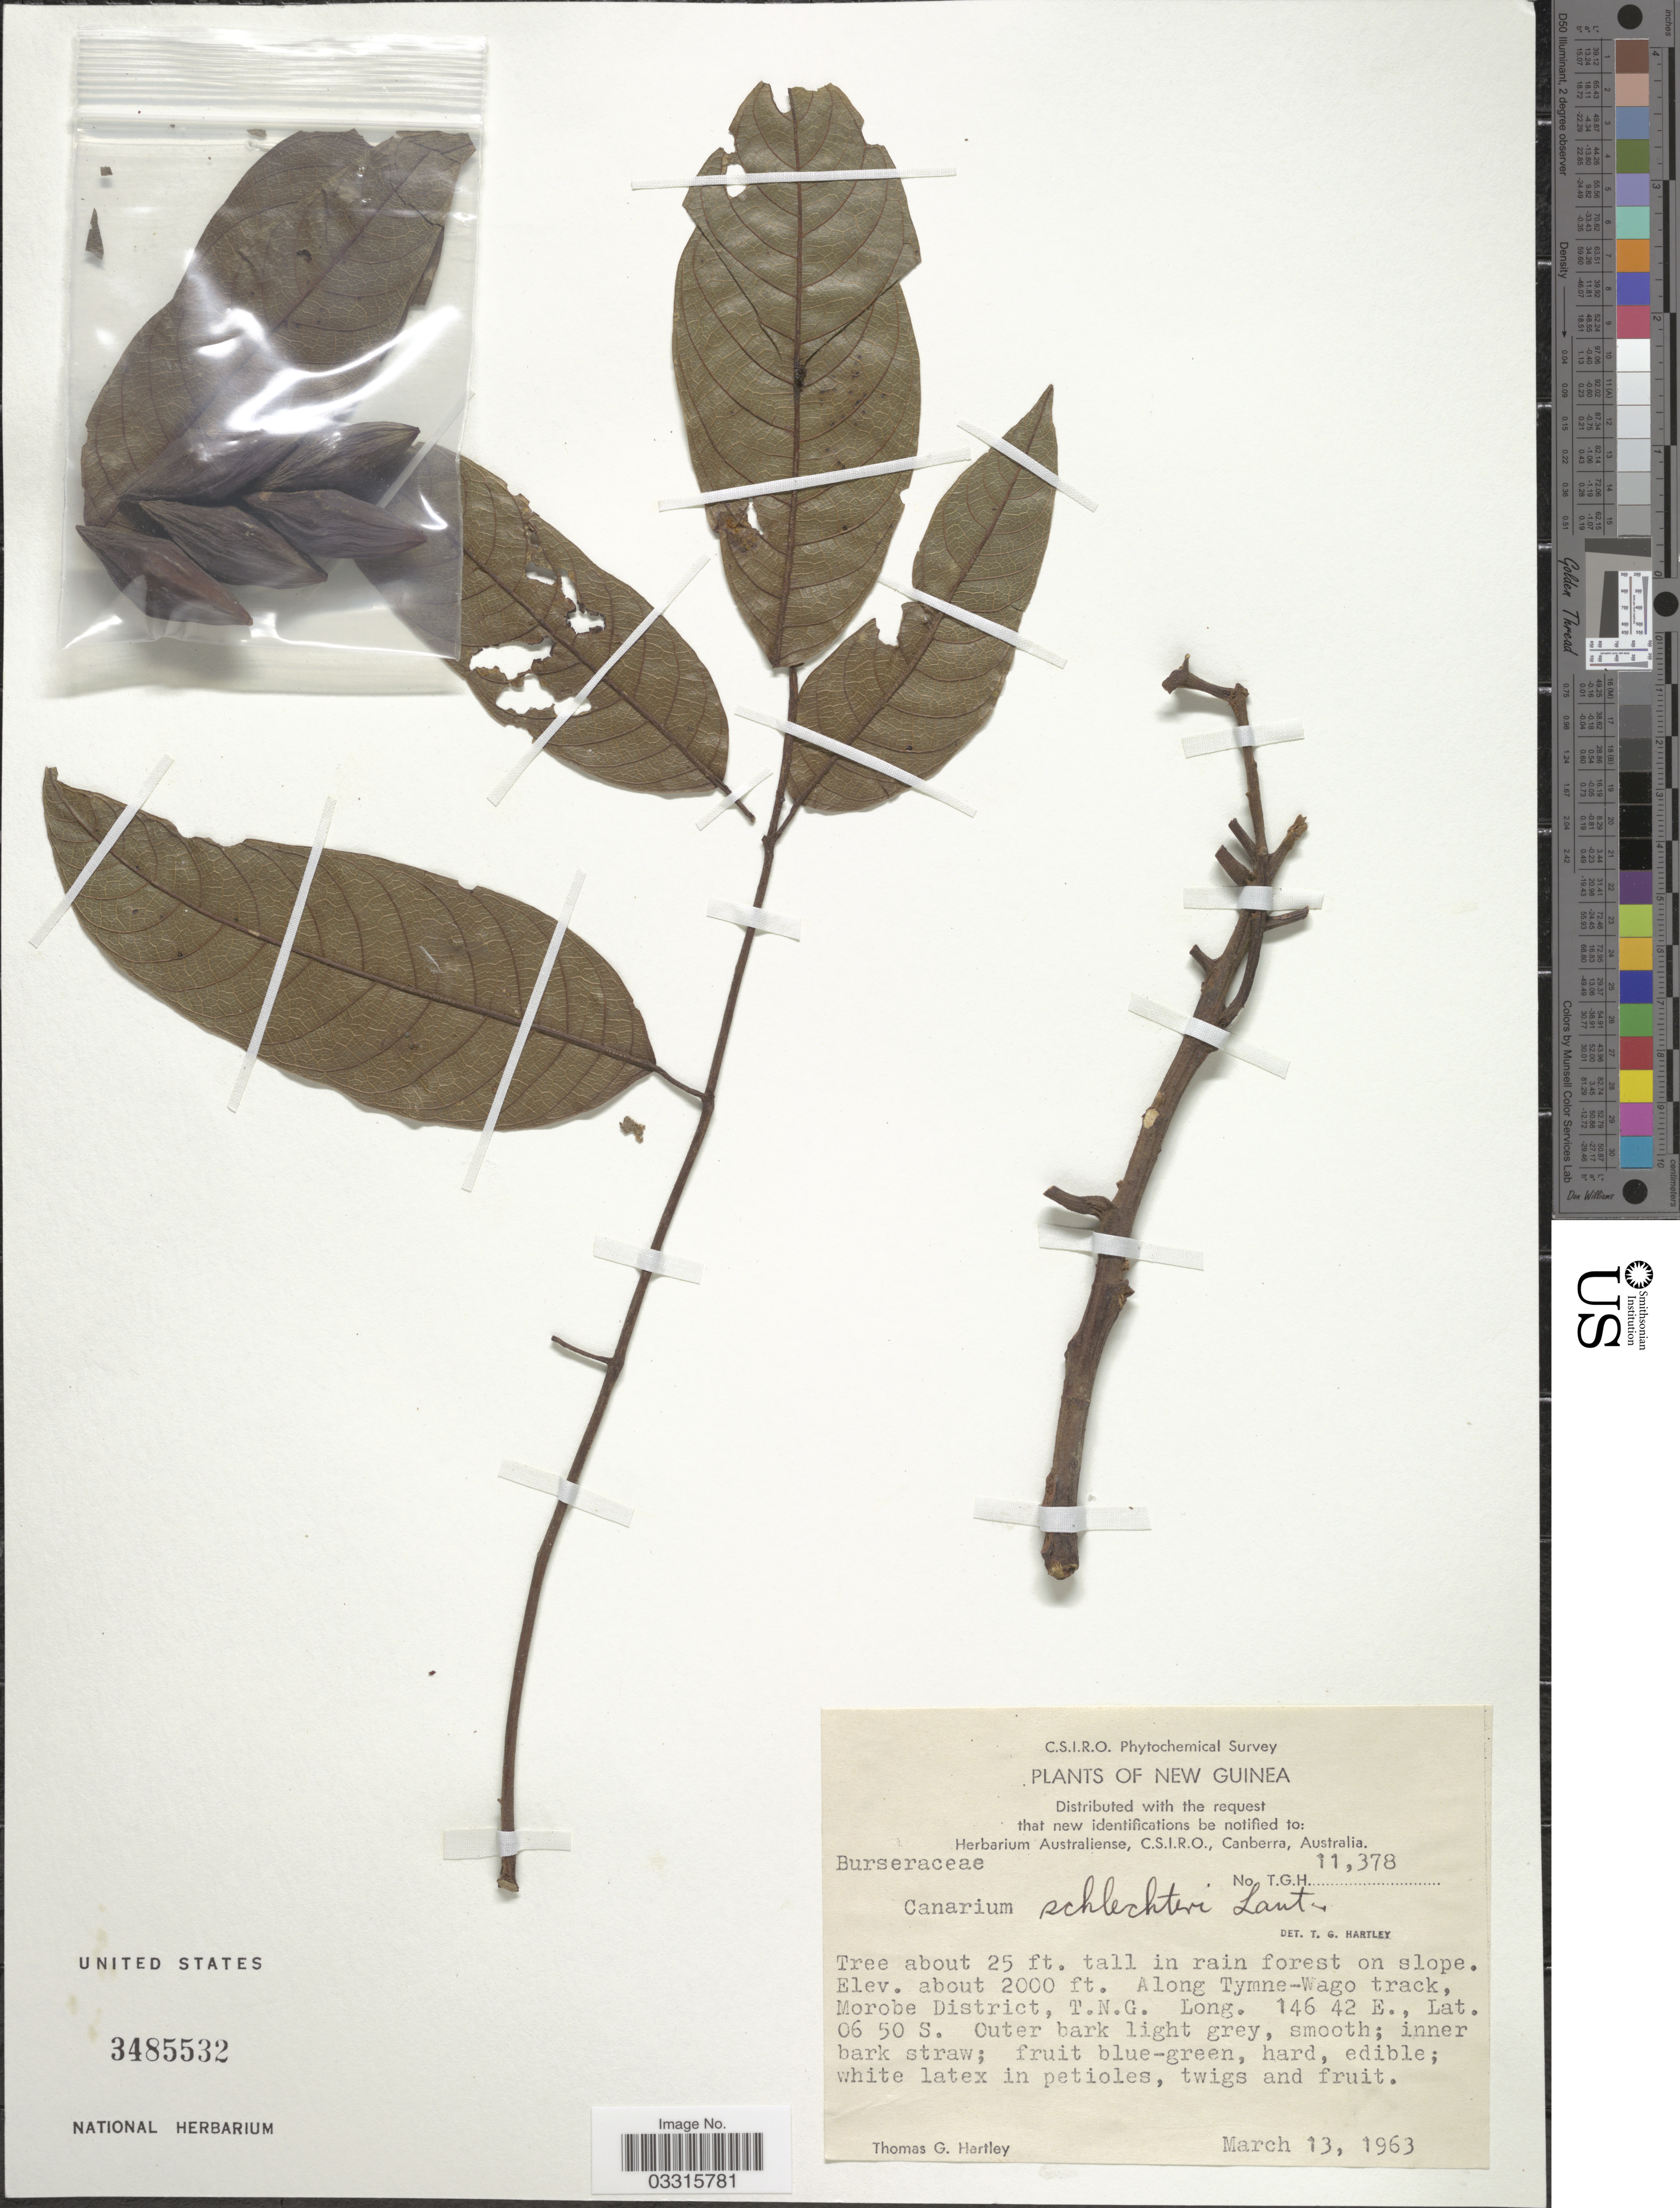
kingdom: Plantae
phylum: Tracheophyta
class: Magnoliopsida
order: Sapindales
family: Burseraceae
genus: Canarium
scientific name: Canarium schlechteri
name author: Lauterb.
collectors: T. G. Hartley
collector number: TGH 11378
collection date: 1963-03-13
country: Papua New Guinea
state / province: Morobe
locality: New Guinea. Along Tymne-Wago track, Morobe District, T.N.G.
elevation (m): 610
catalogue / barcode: US 3485532